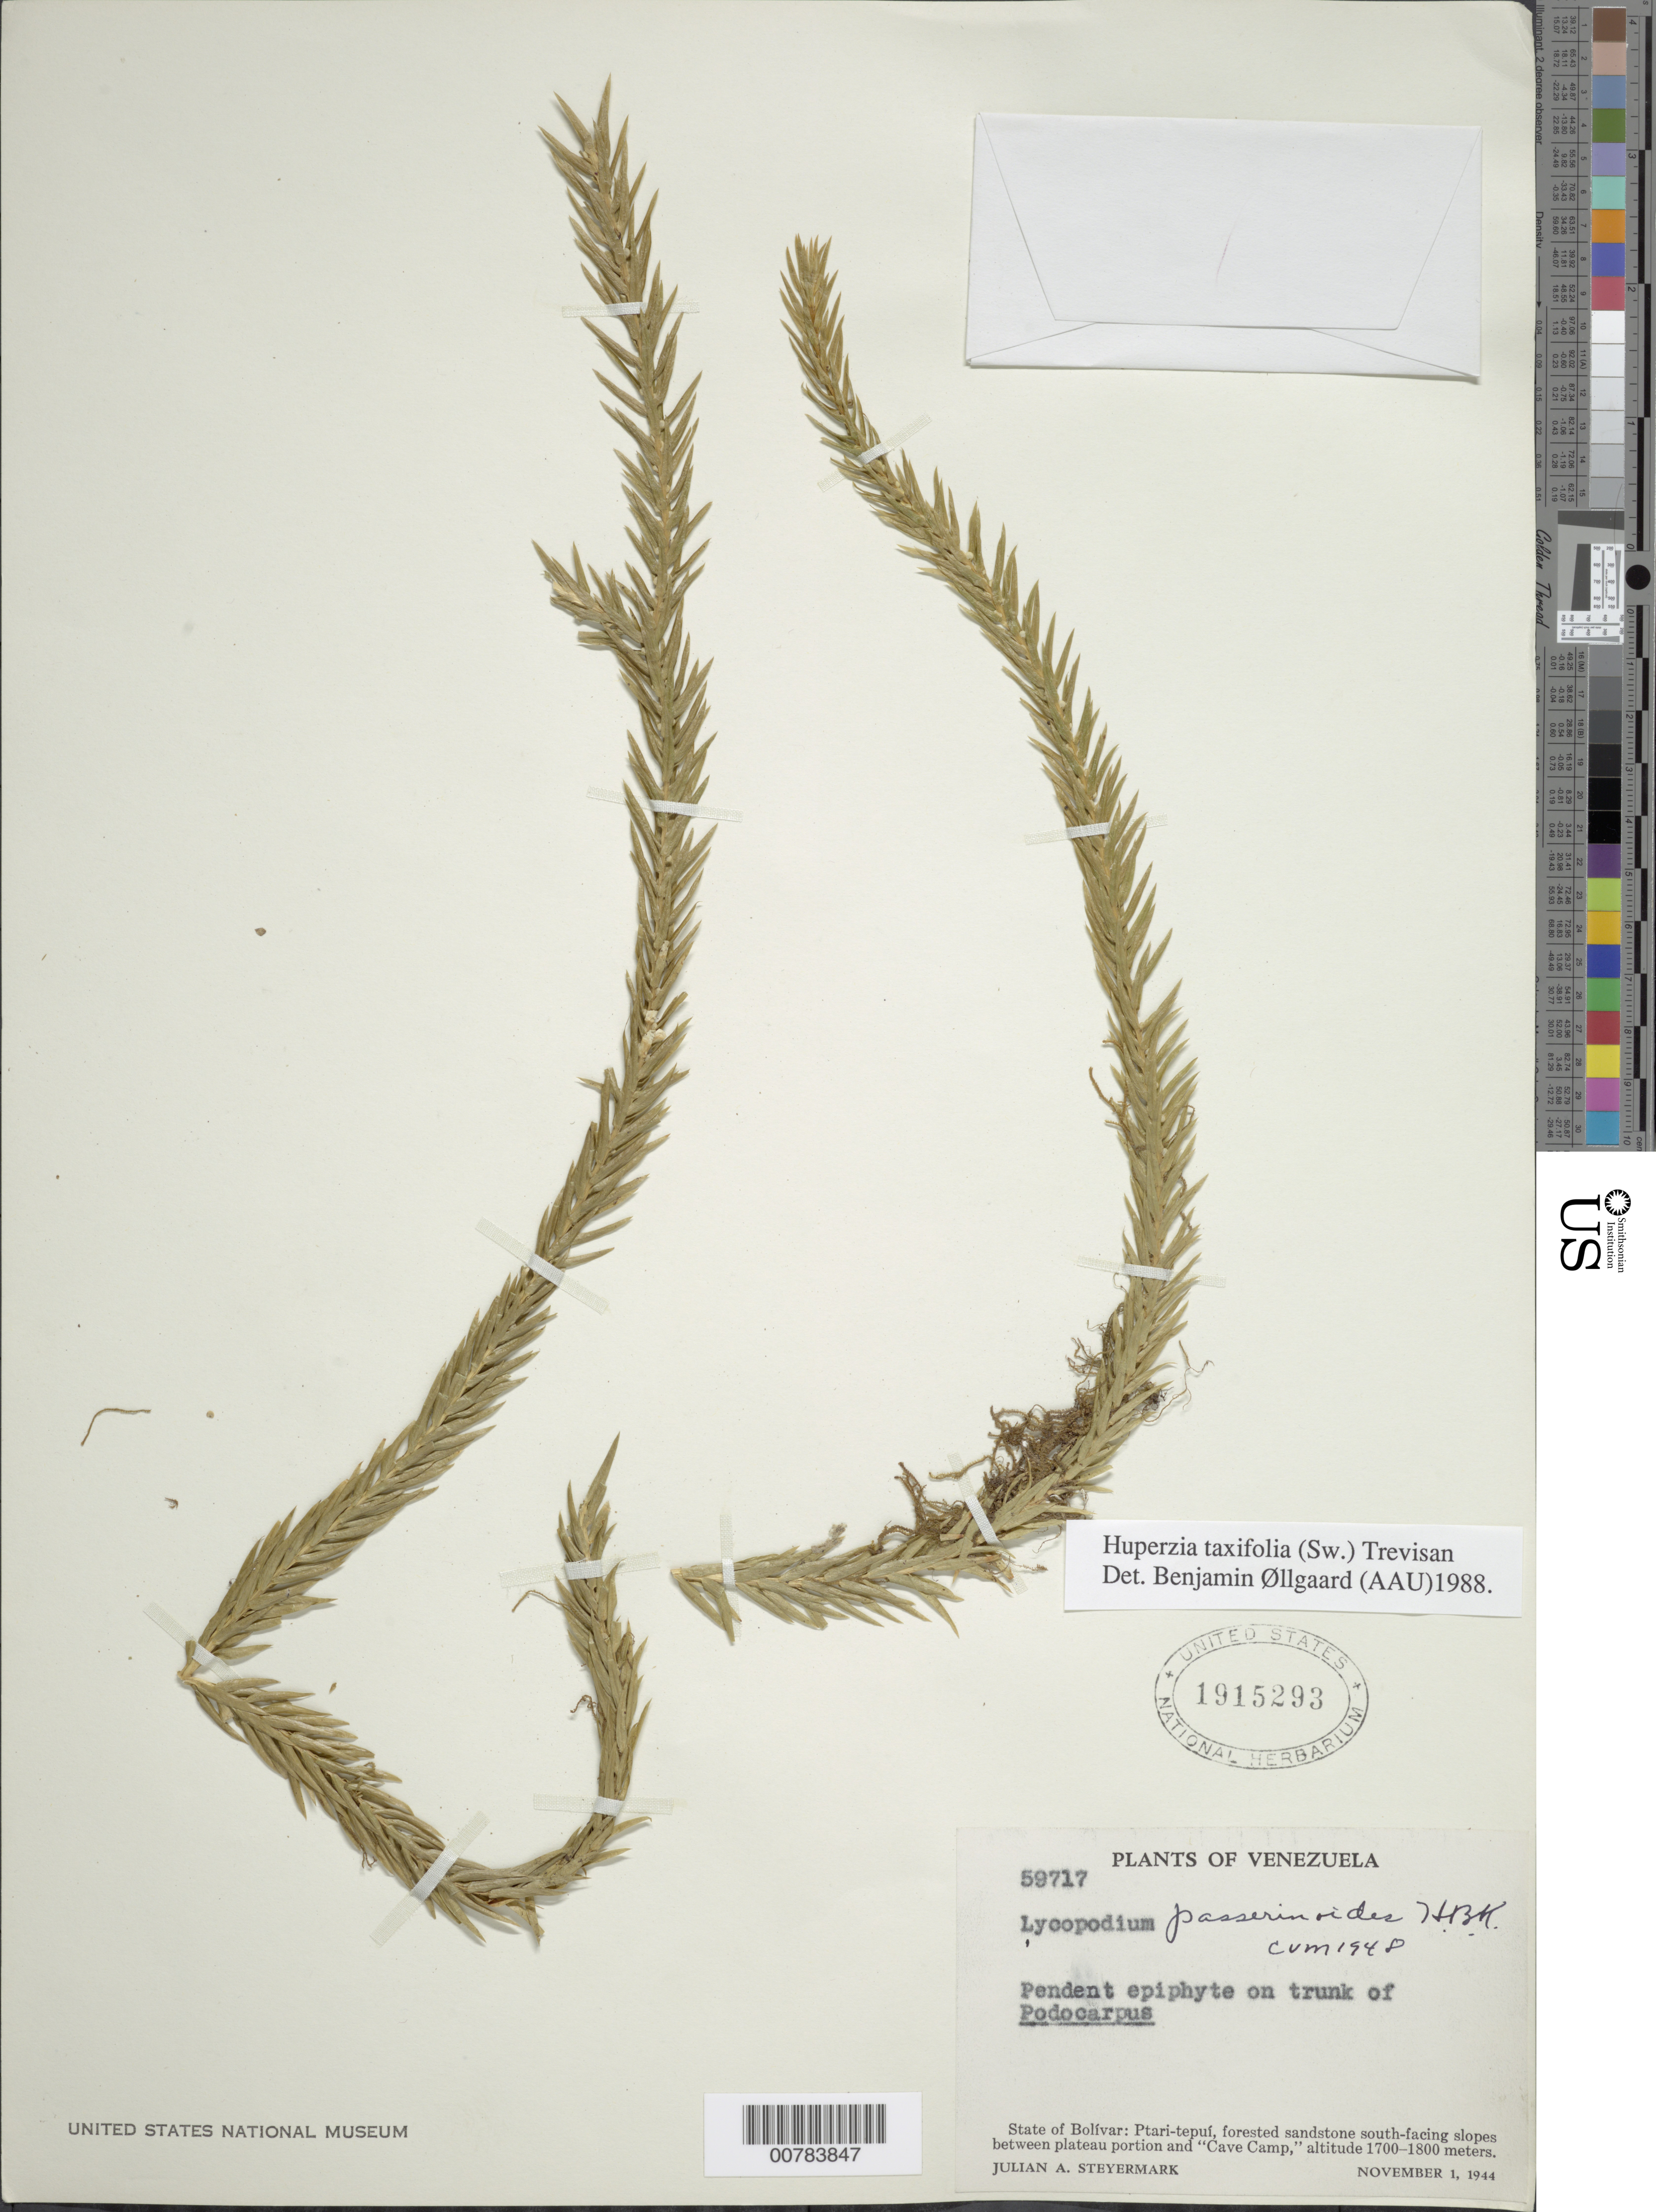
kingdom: Plantae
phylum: Tracheophyta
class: Lycopodiopsida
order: Lycopodiales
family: Lycopodiaceae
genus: Phlegmariurus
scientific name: Phlegmariurus taxifolius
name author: (Sw.) Á. Löve & D. Löve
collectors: J. Steyermark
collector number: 59717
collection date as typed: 1-Nov-44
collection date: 1944-11-01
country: Venezuela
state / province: Bolívar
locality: Ptari-tepuí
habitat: Forested sandstone south-facing slopes between plateau portion and "Cave Camp", on trunk of Podocarpus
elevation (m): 1700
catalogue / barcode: US 1915293